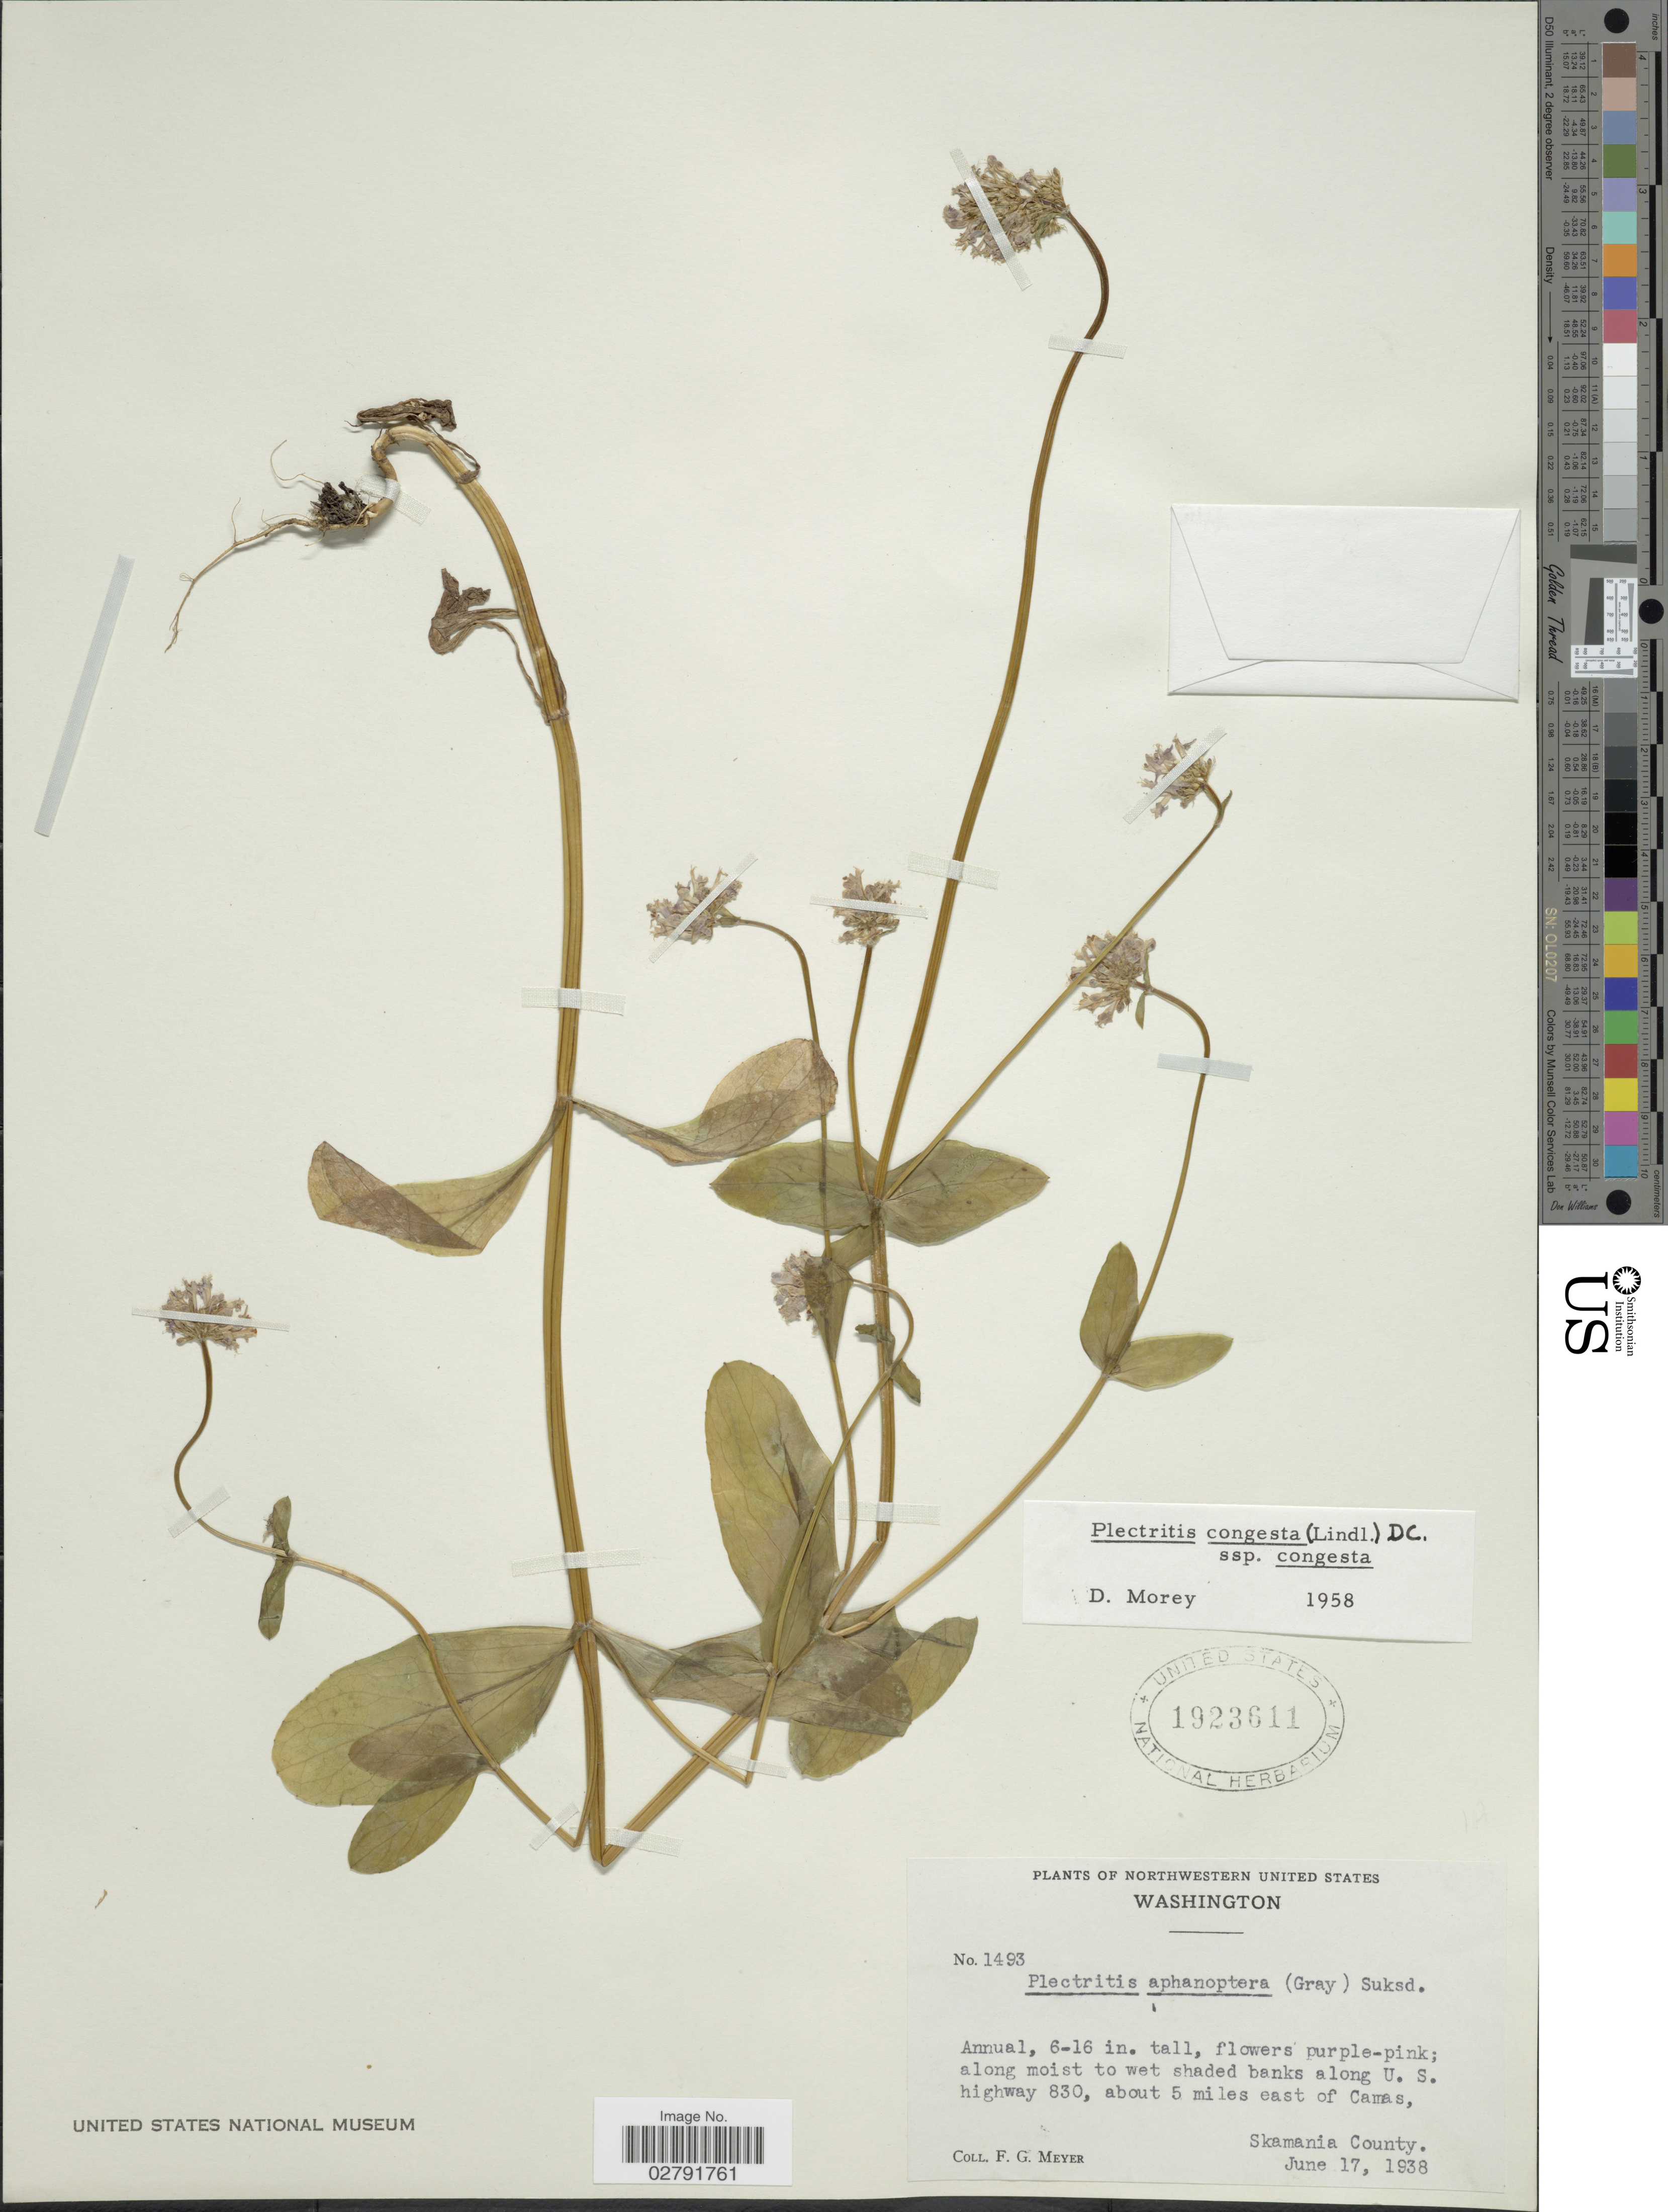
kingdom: Plantae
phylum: Tracheophyta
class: Magnoliopsida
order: Dipsacales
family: Caprifoliaceae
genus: Plectritis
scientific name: Plectritis congesta subsp. congesta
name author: (Lindl.) DC.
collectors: F. G. Meyer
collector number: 1493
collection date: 1938-06-17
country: United States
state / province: Washington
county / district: Skamania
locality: Along moist to wet shaded banks along U.S. highway 830, about 5 miles east of Camas. Skamania County.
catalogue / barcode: US 1923611